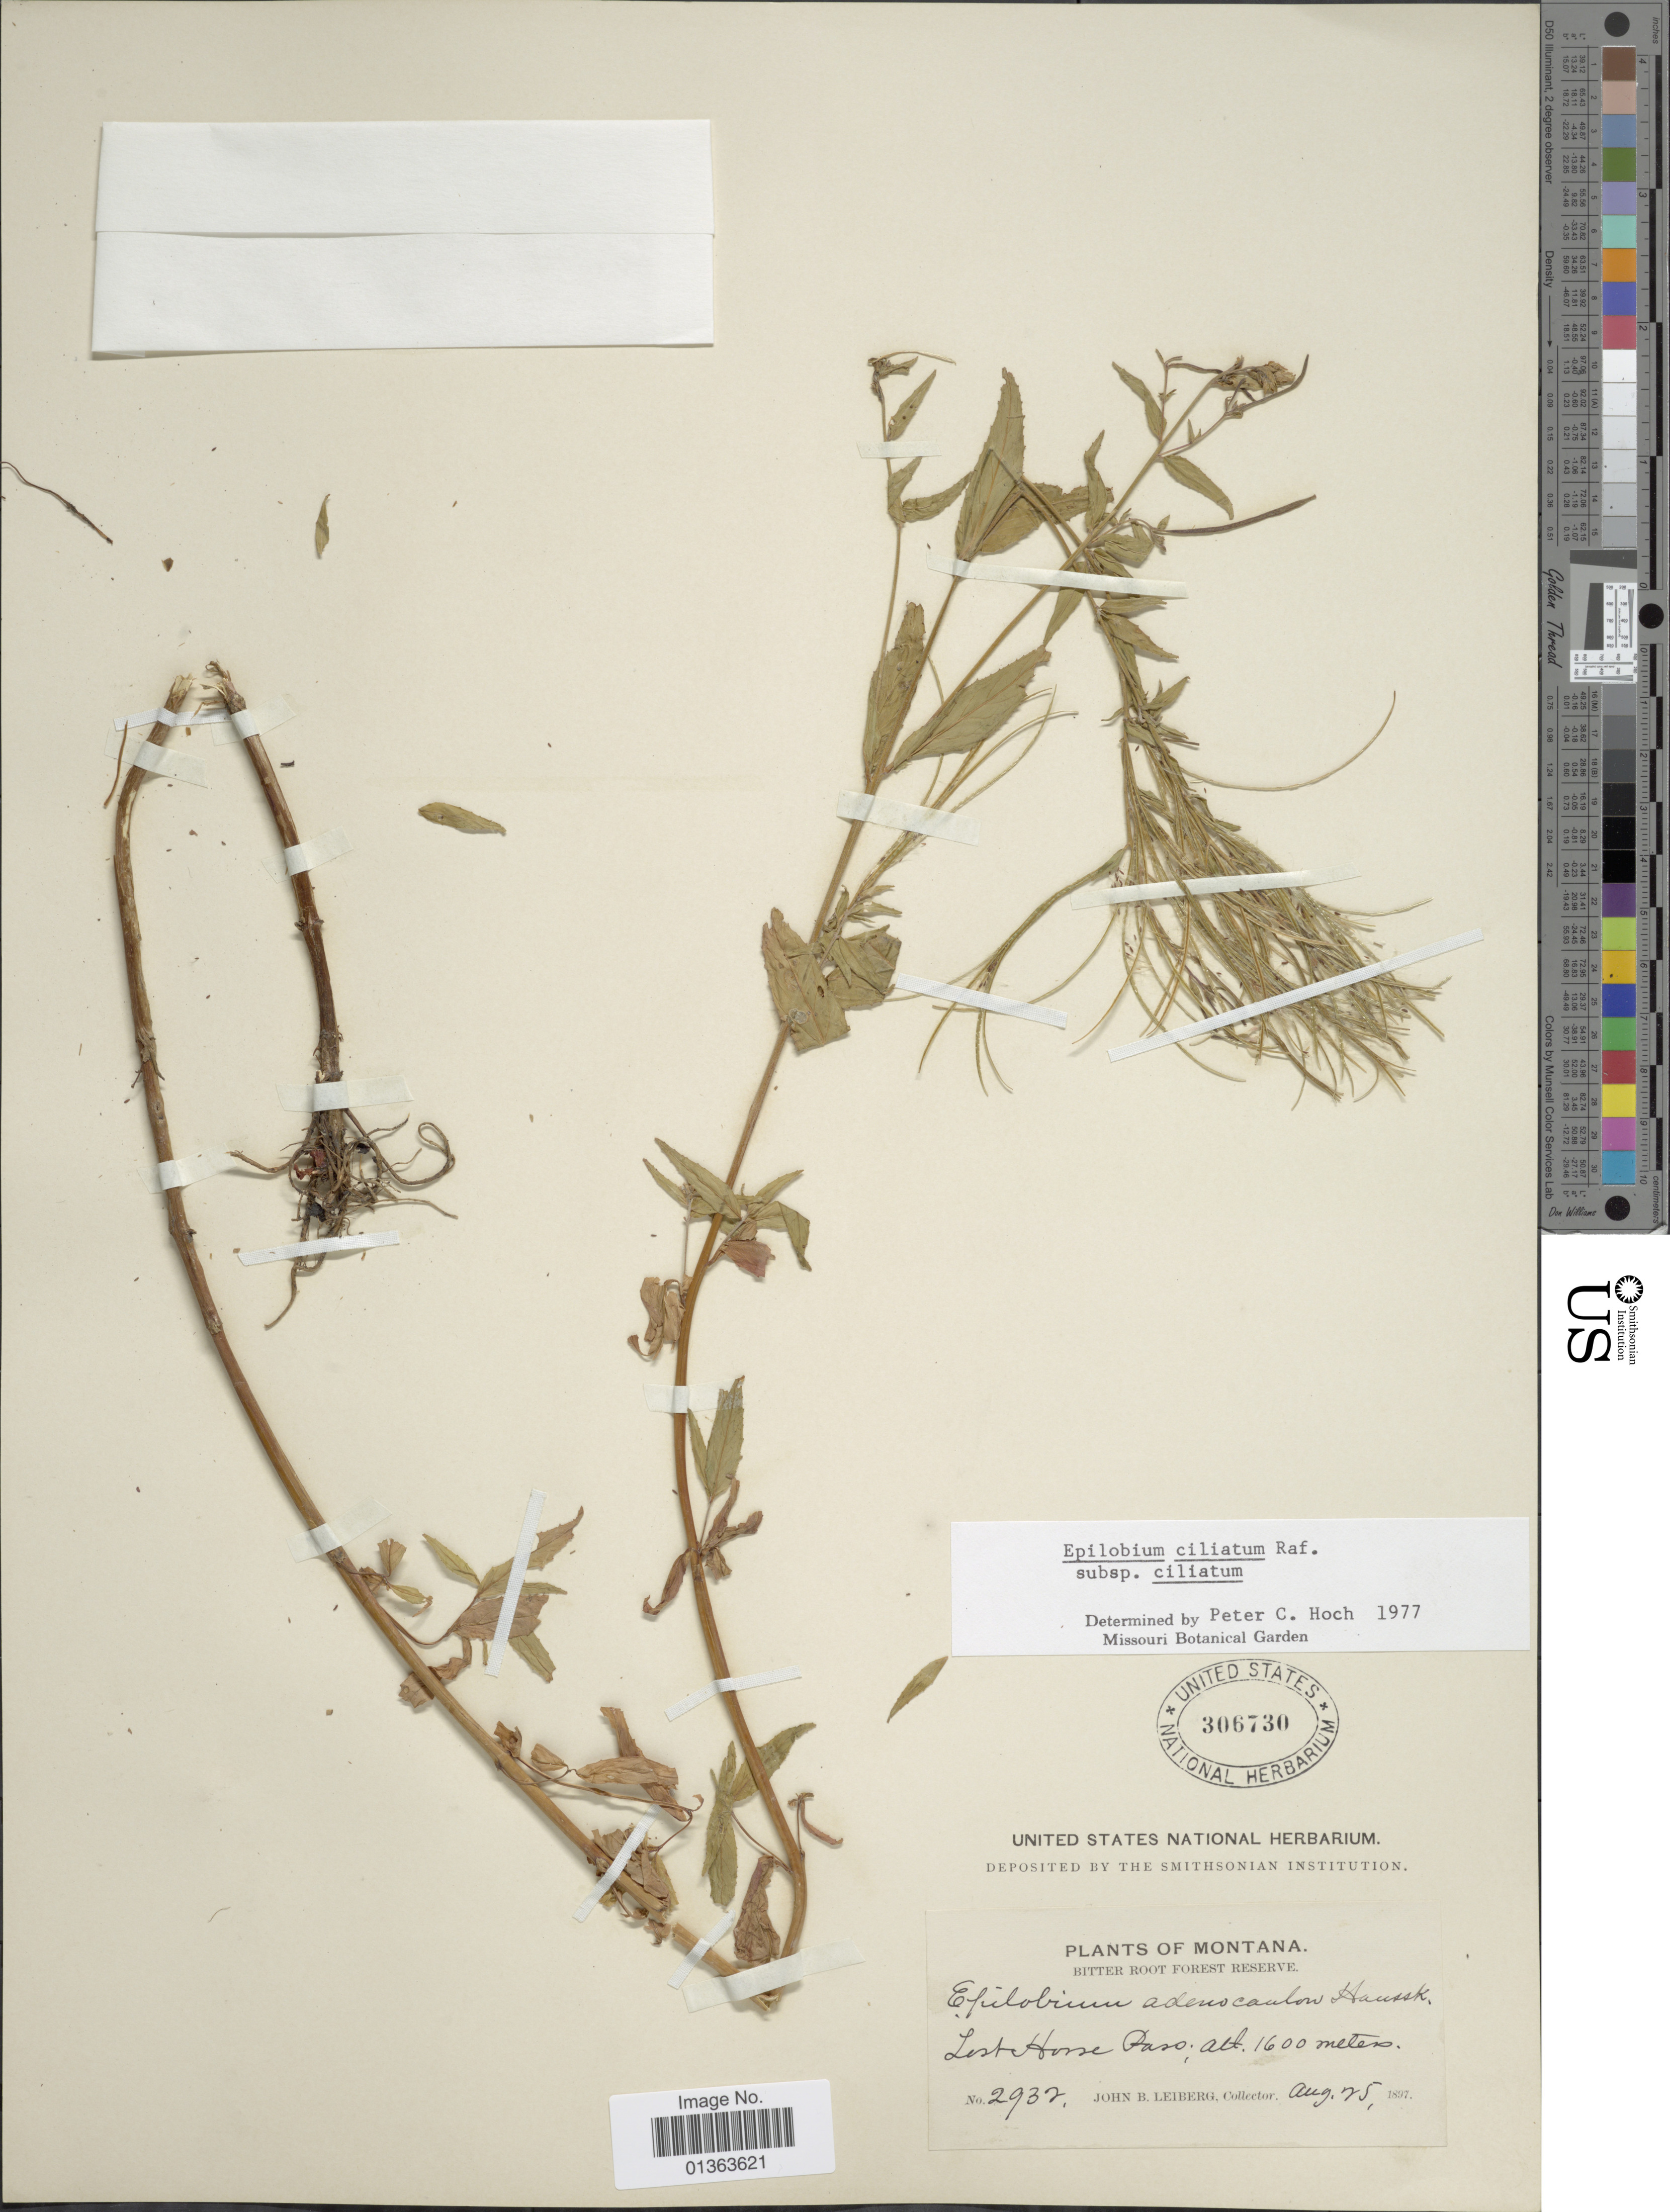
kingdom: Plantae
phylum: Tracheophyta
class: Magnoliopsida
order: Myrtales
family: Onagraceae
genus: Epilobium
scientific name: Epilobium ciliatum subsp. ciliatum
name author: Raf.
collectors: J. B. Leiberg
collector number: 2932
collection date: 1897-08-25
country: United States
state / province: Montana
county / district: Ravalli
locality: Bitter Root Forest Reserve. Lost Horse Pass.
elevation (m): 1600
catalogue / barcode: US 306730